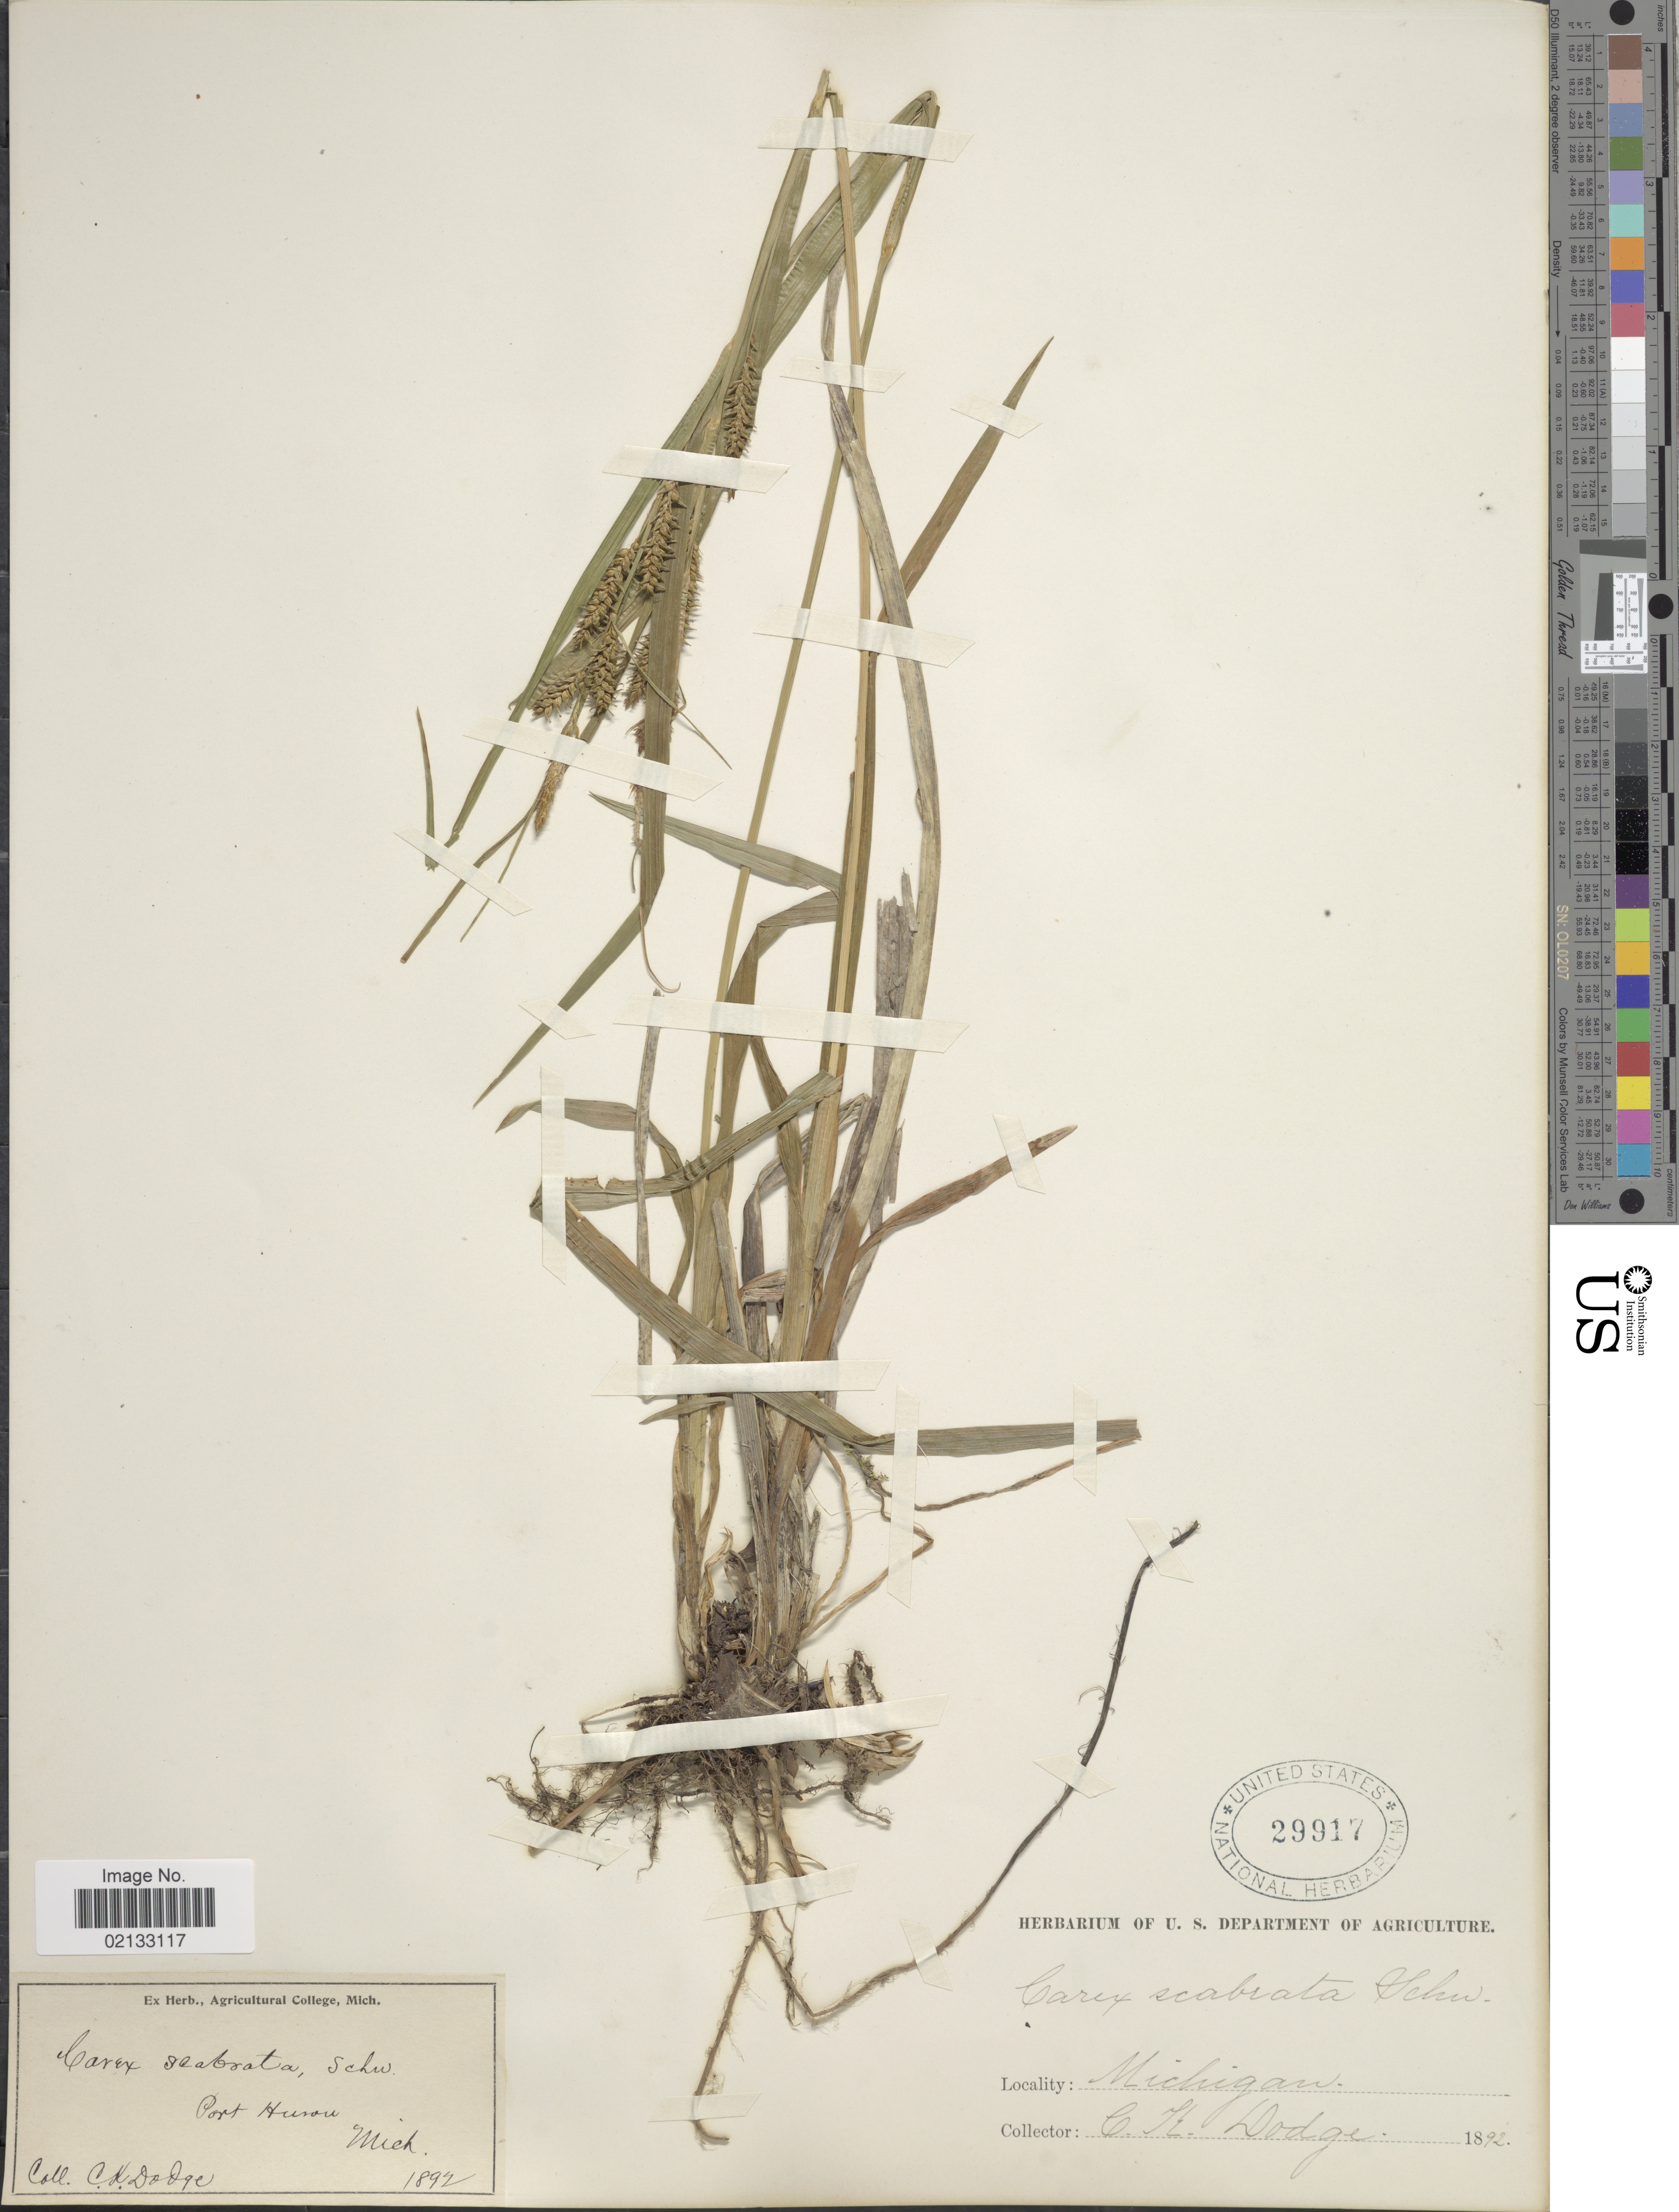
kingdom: Plantae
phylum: Tracheophyta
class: Liliopsida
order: Poales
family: Cyperaceae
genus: Carex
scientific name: Carex scabrata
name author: Schwein.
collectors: C. Dodge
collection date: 1892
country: United States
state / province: Michigan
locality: Port Huron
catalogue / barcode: US 29917